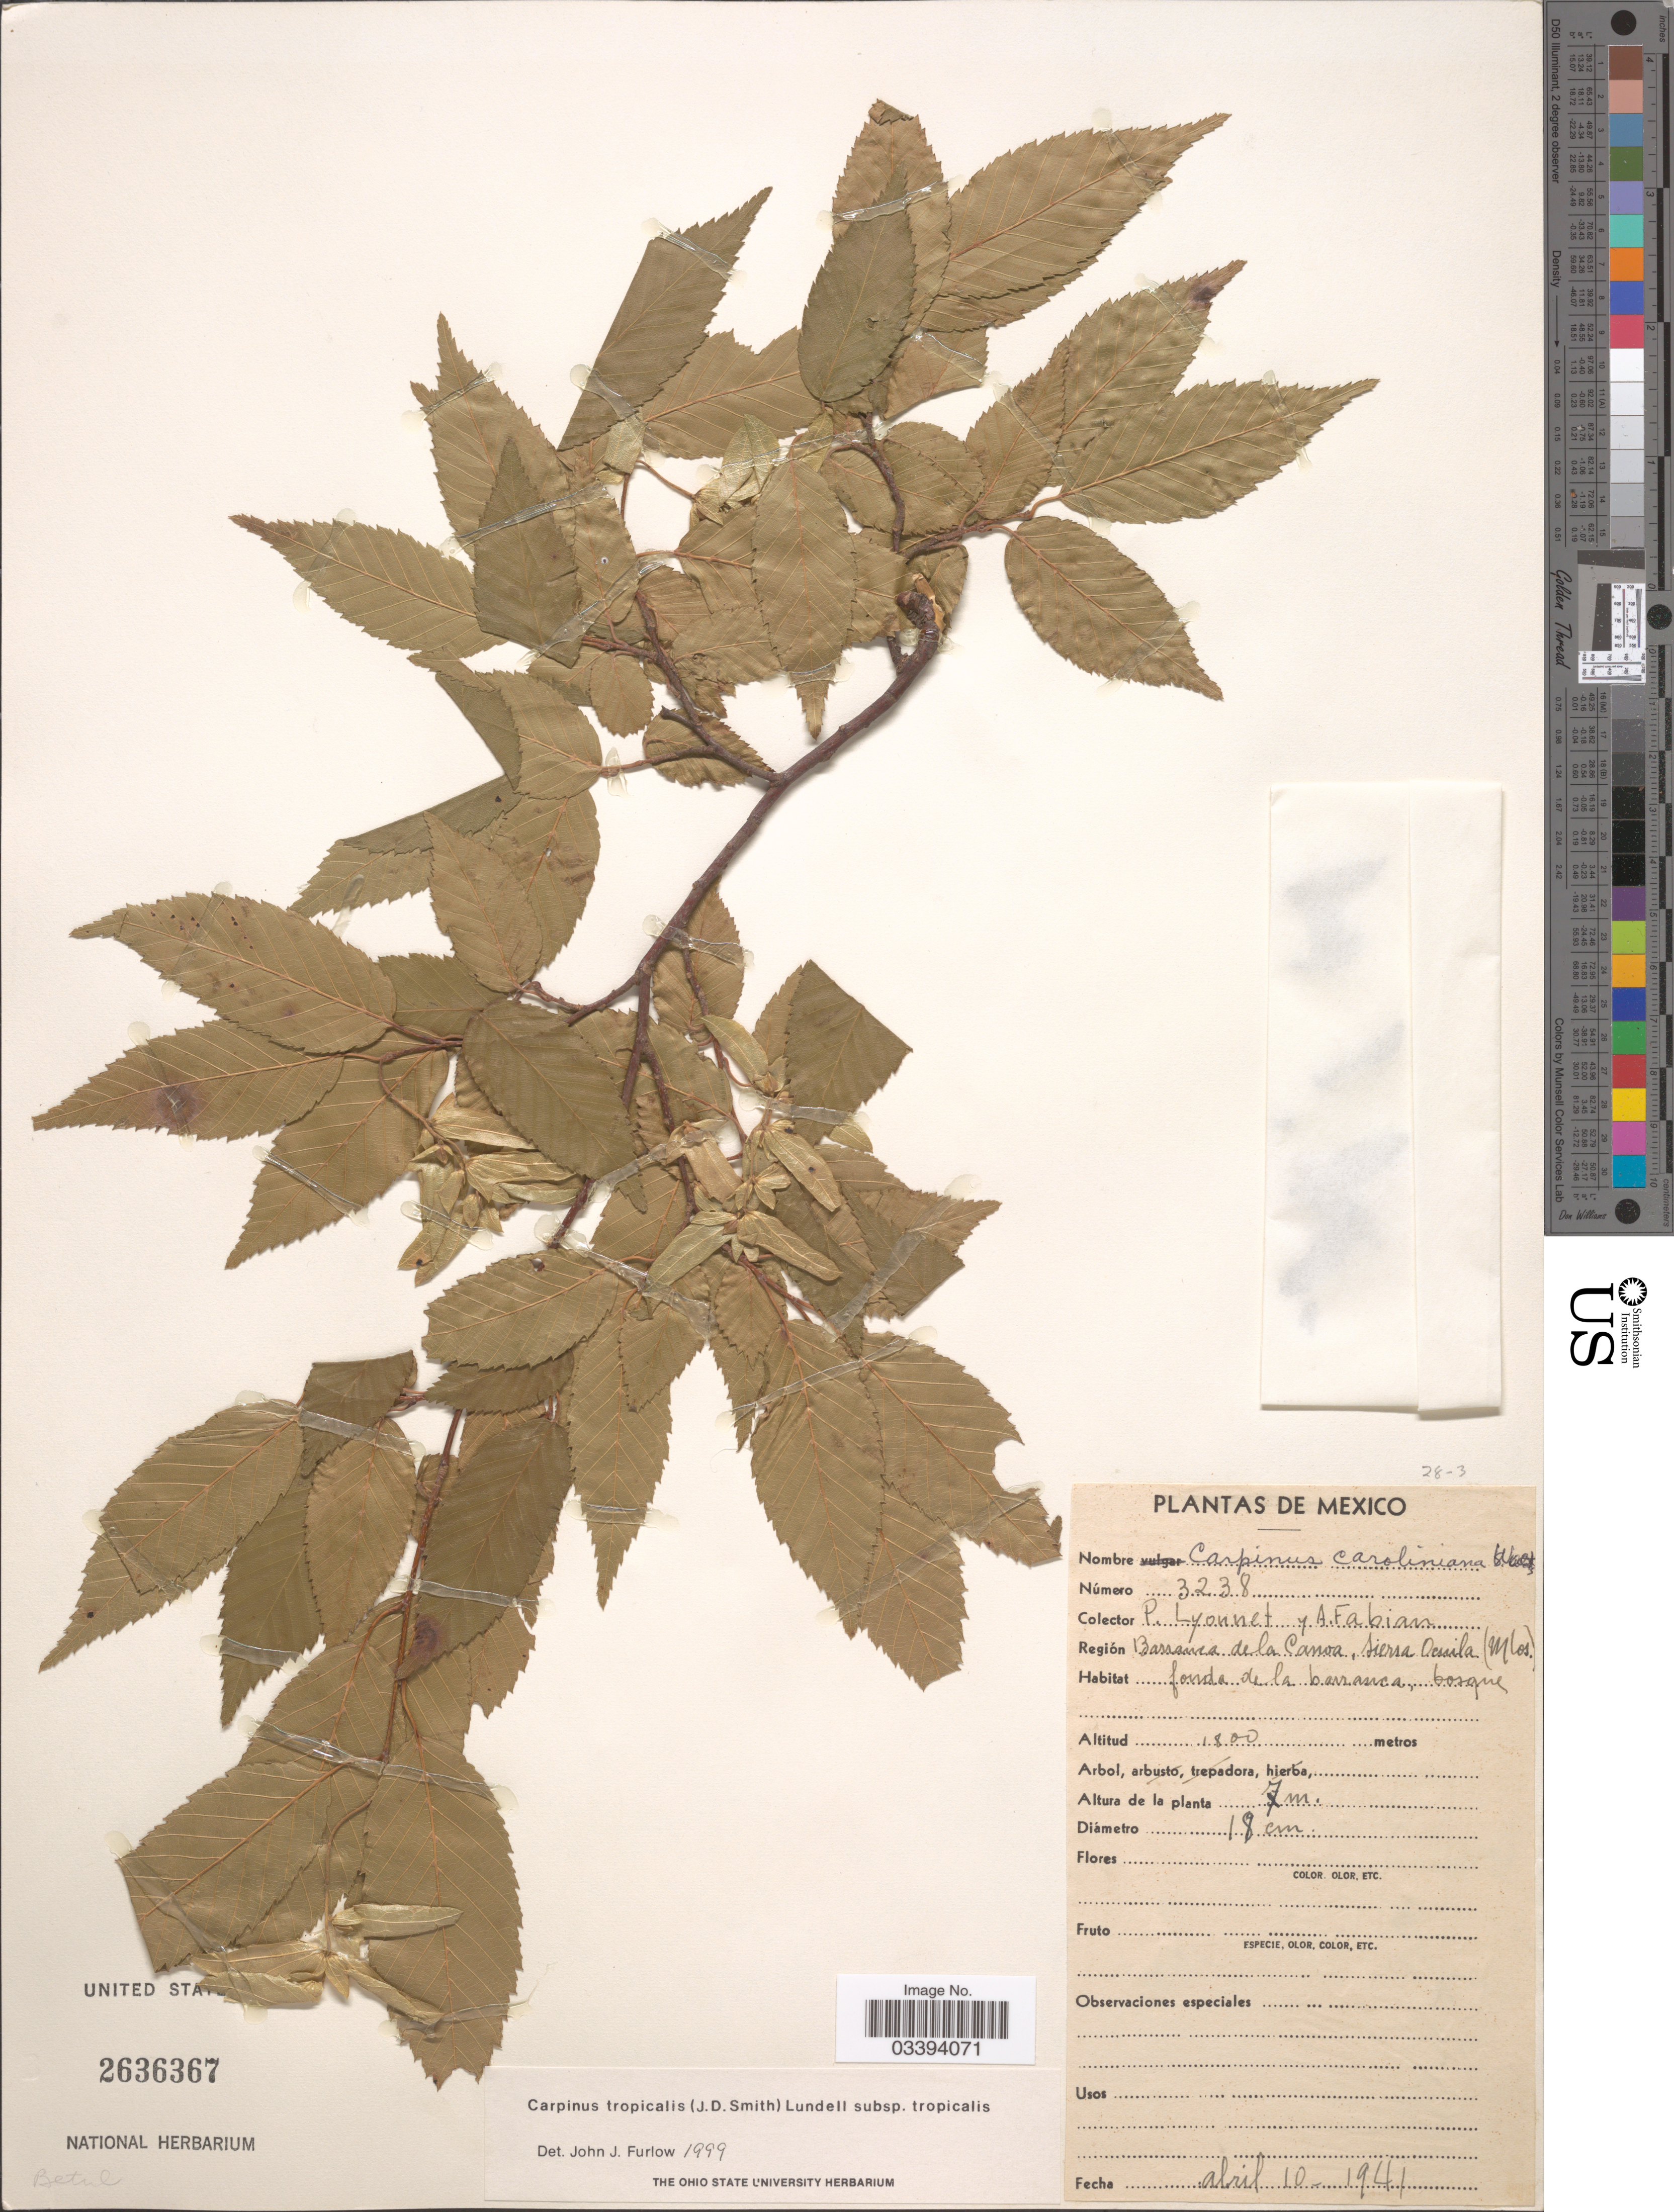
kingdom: Plantae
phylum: Tracheophyta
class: Magnoliopsida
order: Fagales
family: Betulaceae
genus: Carpinus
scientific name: Carpinus tropicalis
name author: (Donn. Sm.) Lundell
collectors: P. Lyonnet & A. Fabian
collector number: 3238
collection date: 1941-04-10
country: Mexico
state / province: Morelos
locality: Barranca de la Canoa, Sierra Ocuila.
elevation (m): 1800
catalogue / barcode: US 2636367